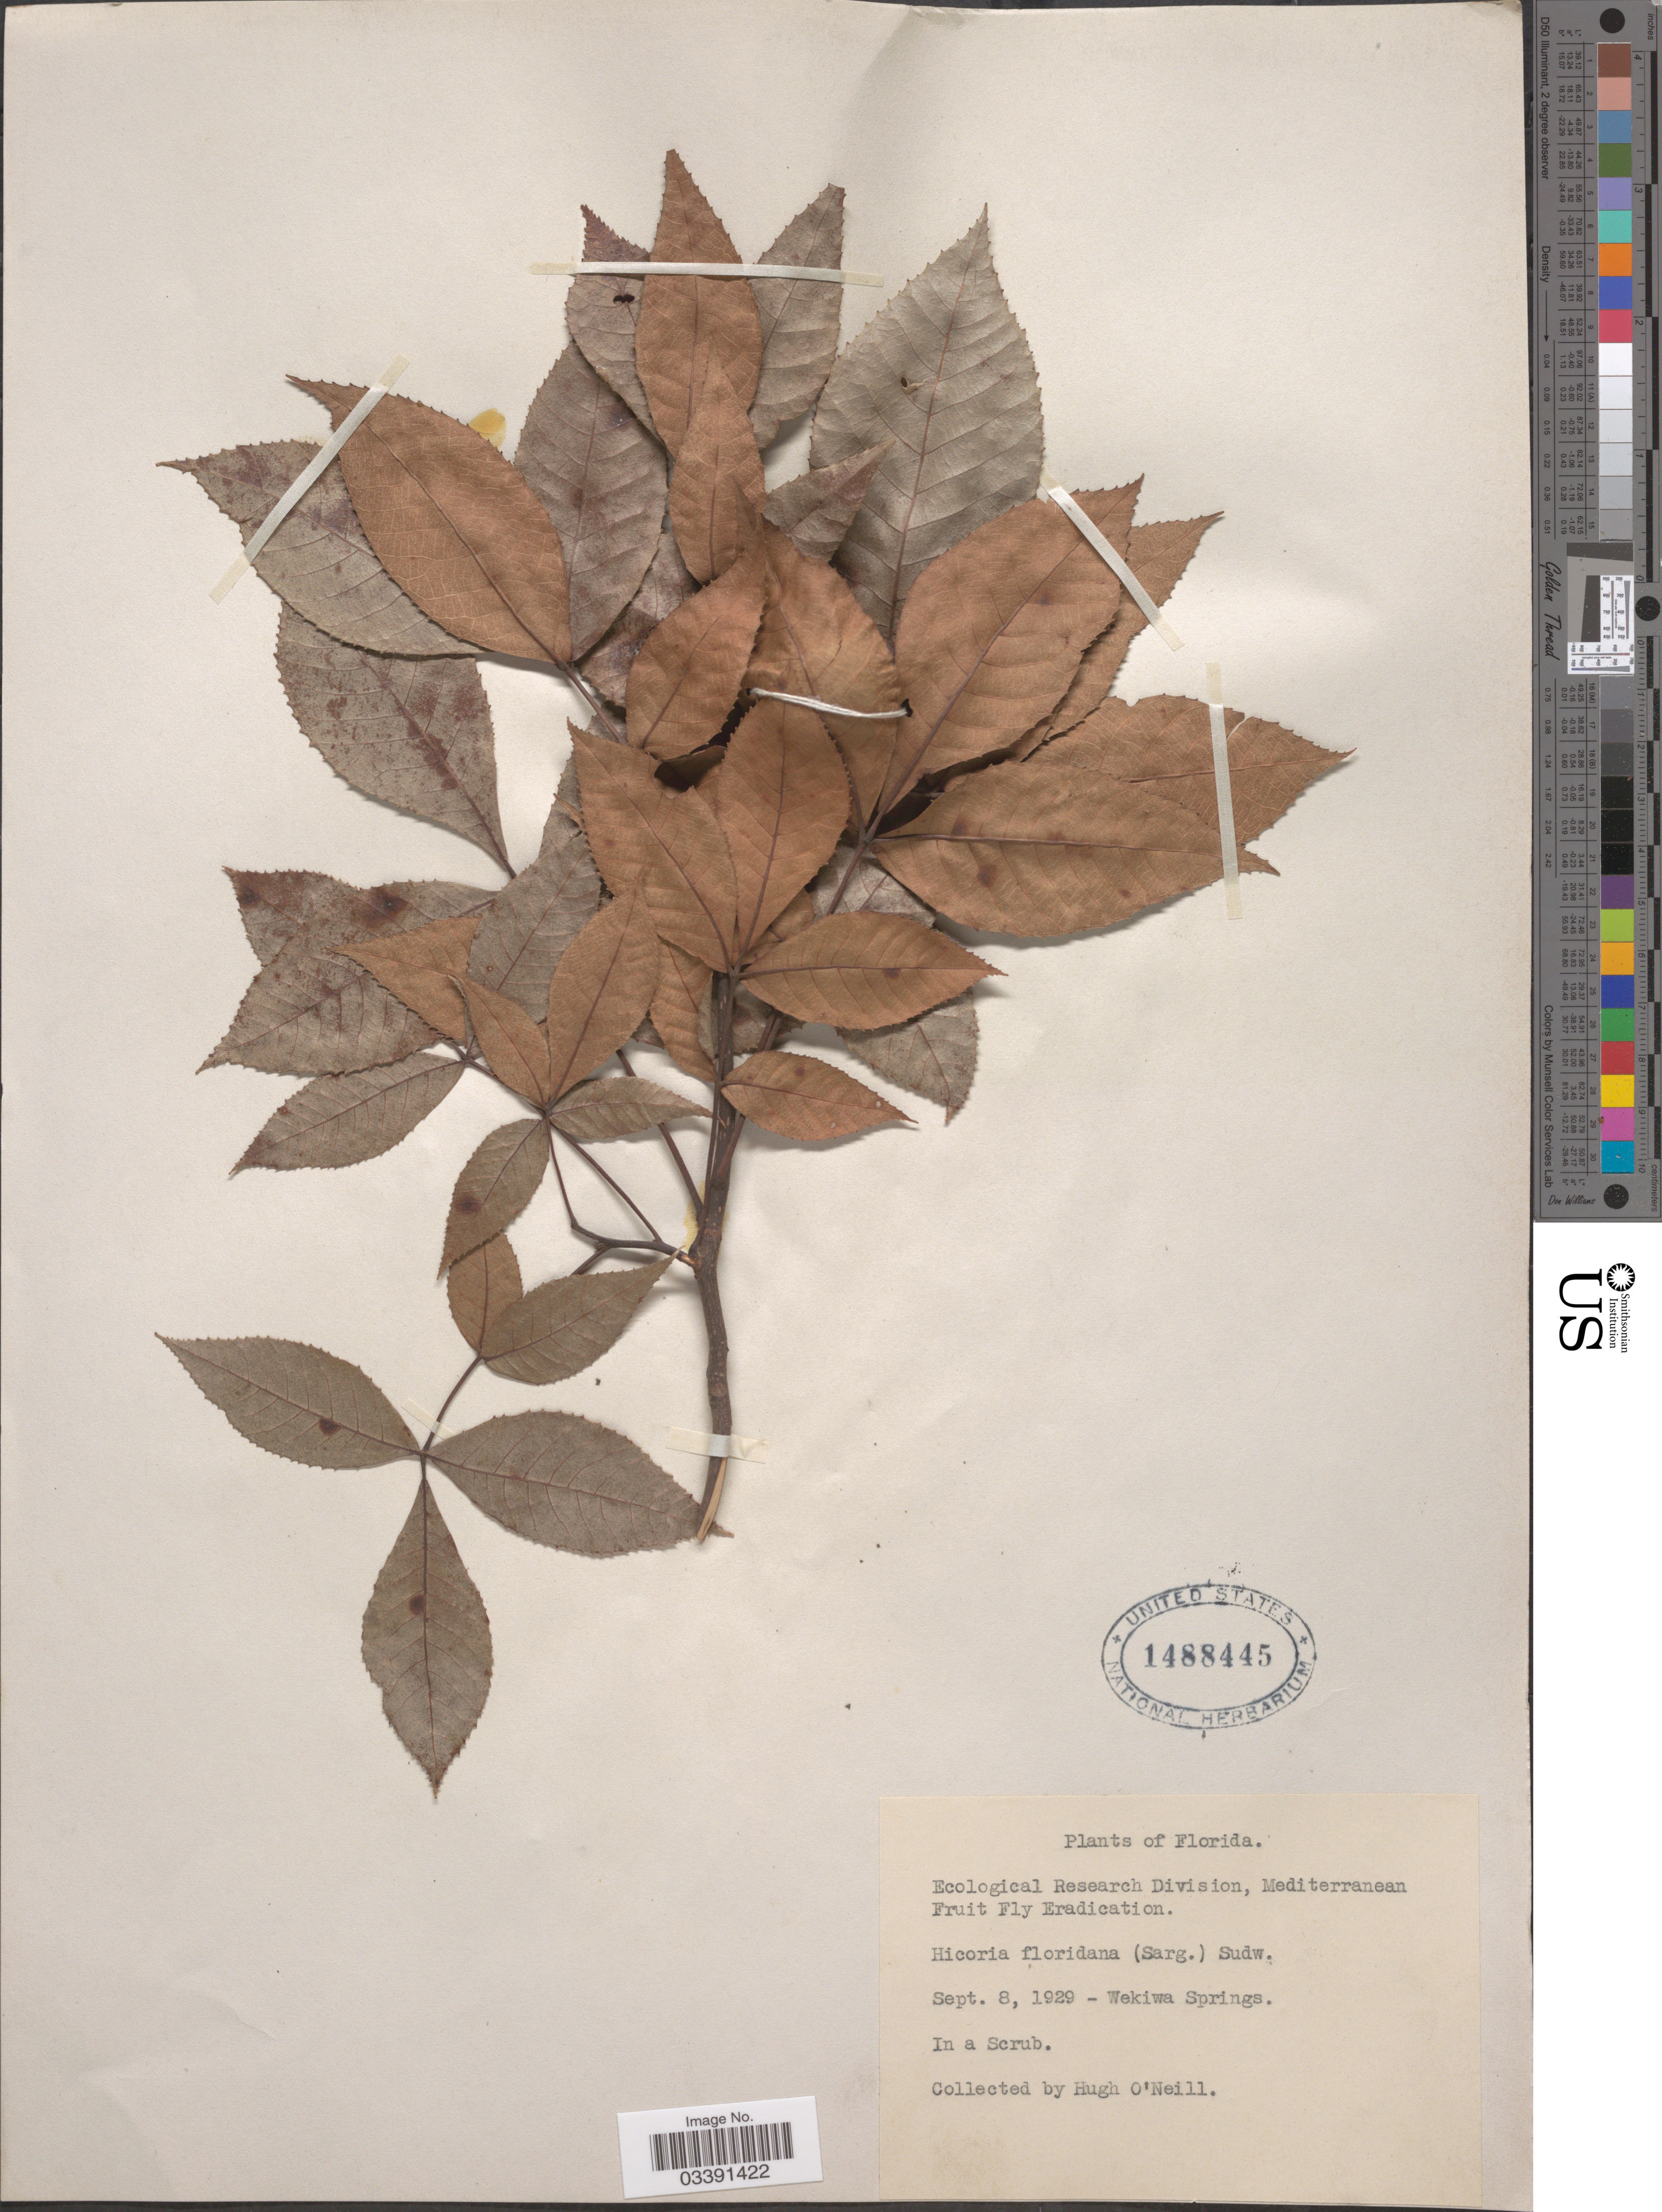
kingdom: Plantae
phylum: Tracheophyta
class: Magnoliopsida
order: Fagales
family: Juglandaceae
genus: Carya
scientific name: Carya floridana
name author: Sarg.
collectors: H. O'Neill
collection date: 1929-09-08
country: United States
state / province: Florida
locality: Wekiwa Springs.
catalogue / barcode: US 1488445